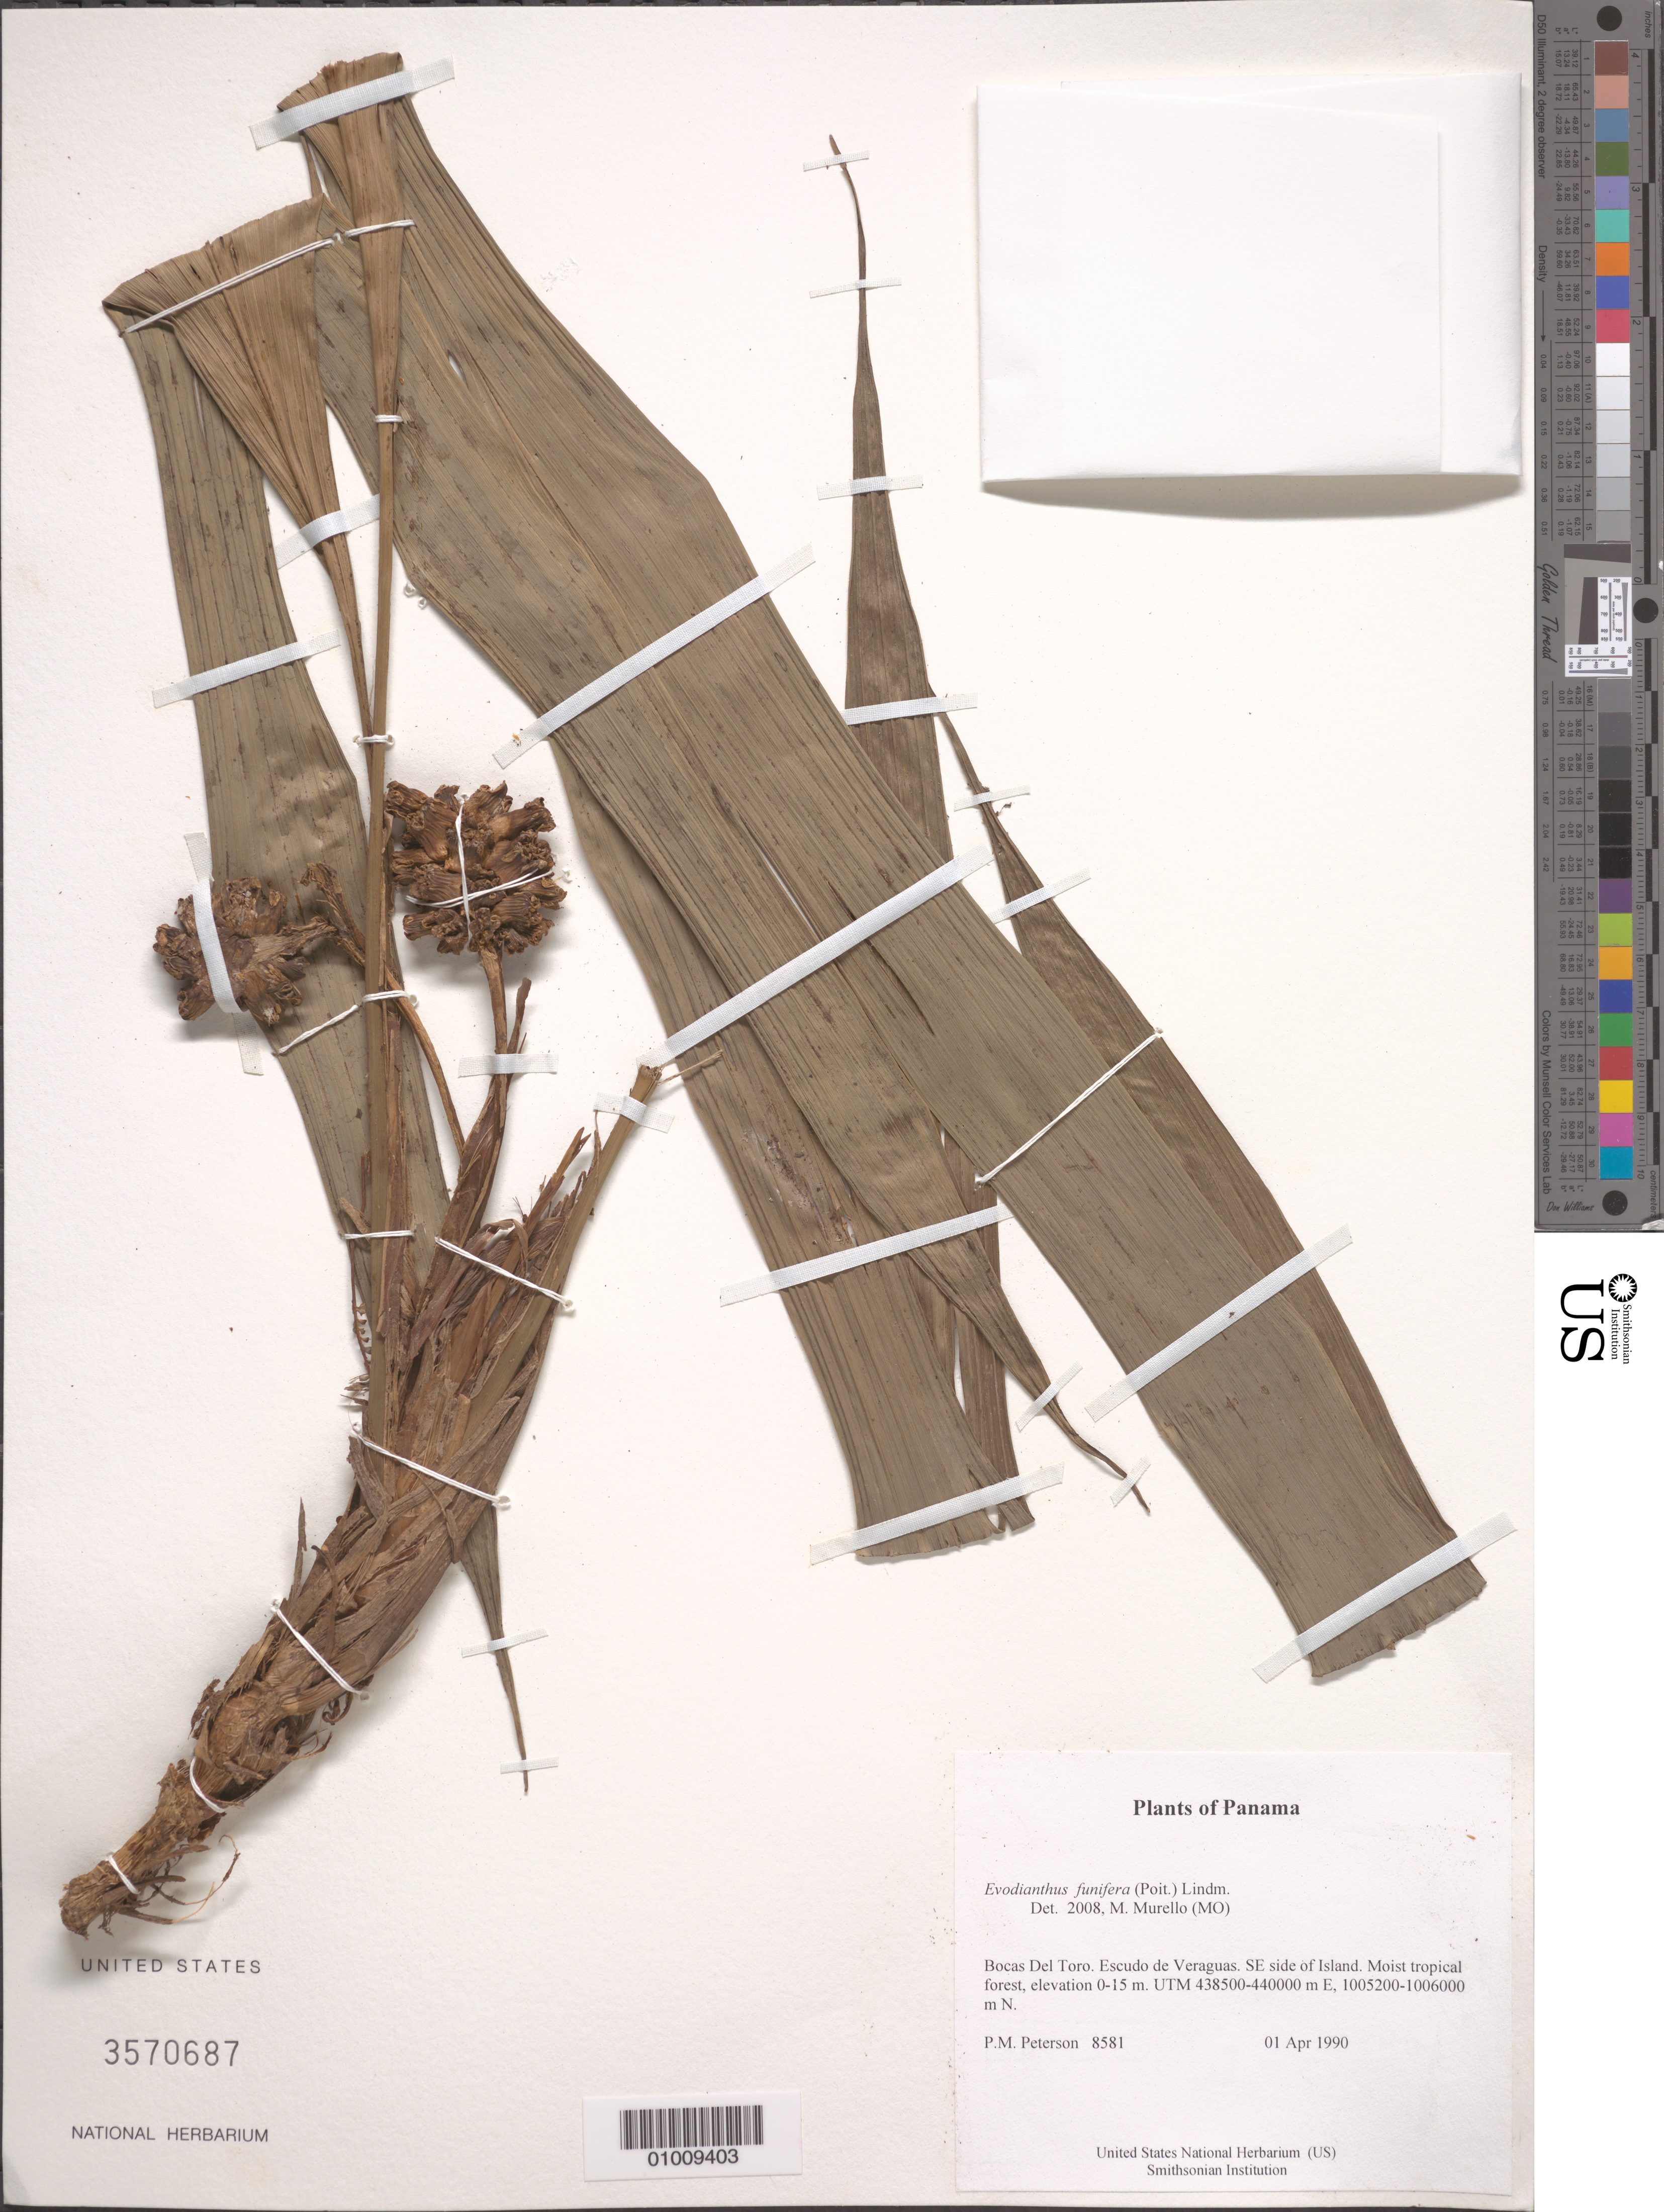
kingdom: Plantae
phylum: Tracheophyta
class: Liliopsida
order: Pandanales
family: Cyclanthaceae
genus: Evodianthus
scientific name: Evodianthus funifer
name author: (Poit.) Lindm.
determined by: Murello, M.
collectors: P. M. Peterson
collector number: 08581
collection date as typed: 01 Apr 1990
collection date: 1990-04-01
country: Panama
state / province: Bocas del Toro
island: Escudo de Veraguas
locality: SE side of Island.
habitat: Moist tropical forest, UTM 438500-440000 m E, 1005200-1006000 m N.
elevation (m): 0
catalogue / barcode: US 3570687